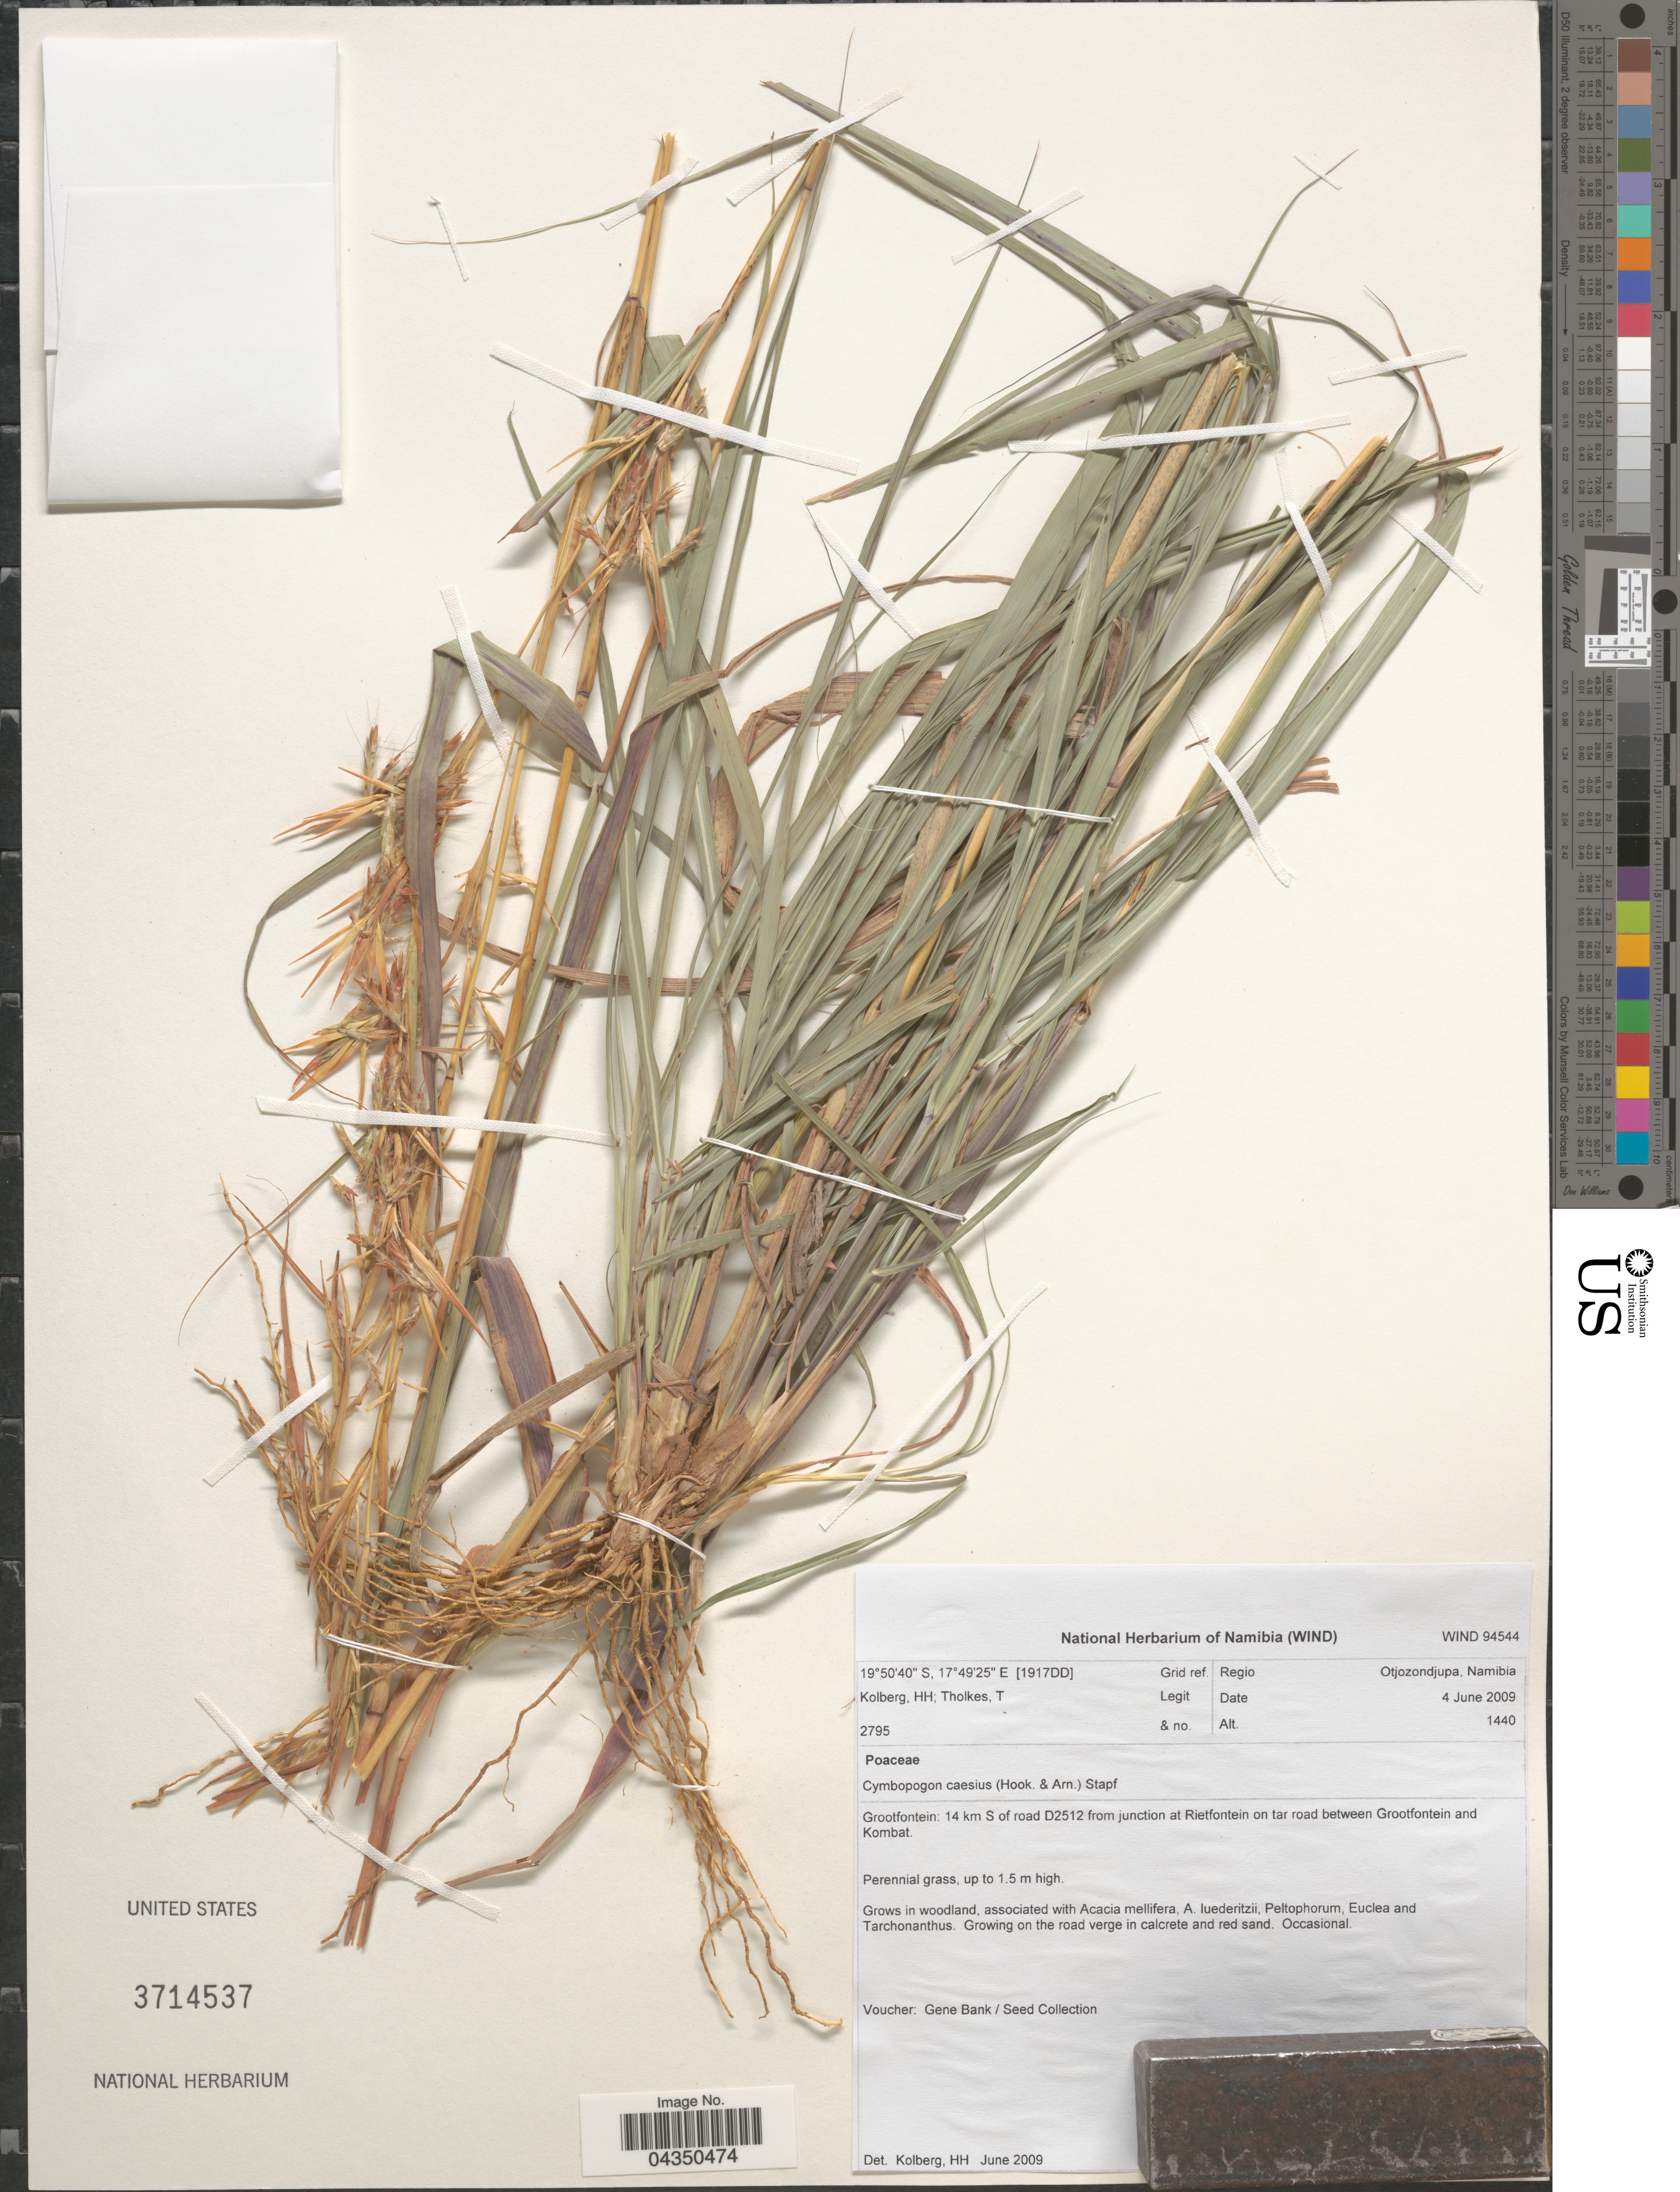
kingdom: Plantae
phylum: Tracheophyta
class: Liliopsida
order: Poales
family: Poaceae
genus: Cymbopogon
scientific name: Cymbopogon caesius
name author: (Nees ex Hook. & Arn.) Stapf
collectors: H. H. Kolberg & T. Tholkes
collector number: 2795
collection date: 2009-06-04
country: Namibia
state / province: Otjozondjupa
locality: [1917DD] Grid ref. Regio Otjozondjupa, Namibia. Grootfontein: 14 km S of road D2512 from junction at Rietfontein on tar road between Grootfontein and Kombat.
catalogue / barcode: US 3714537